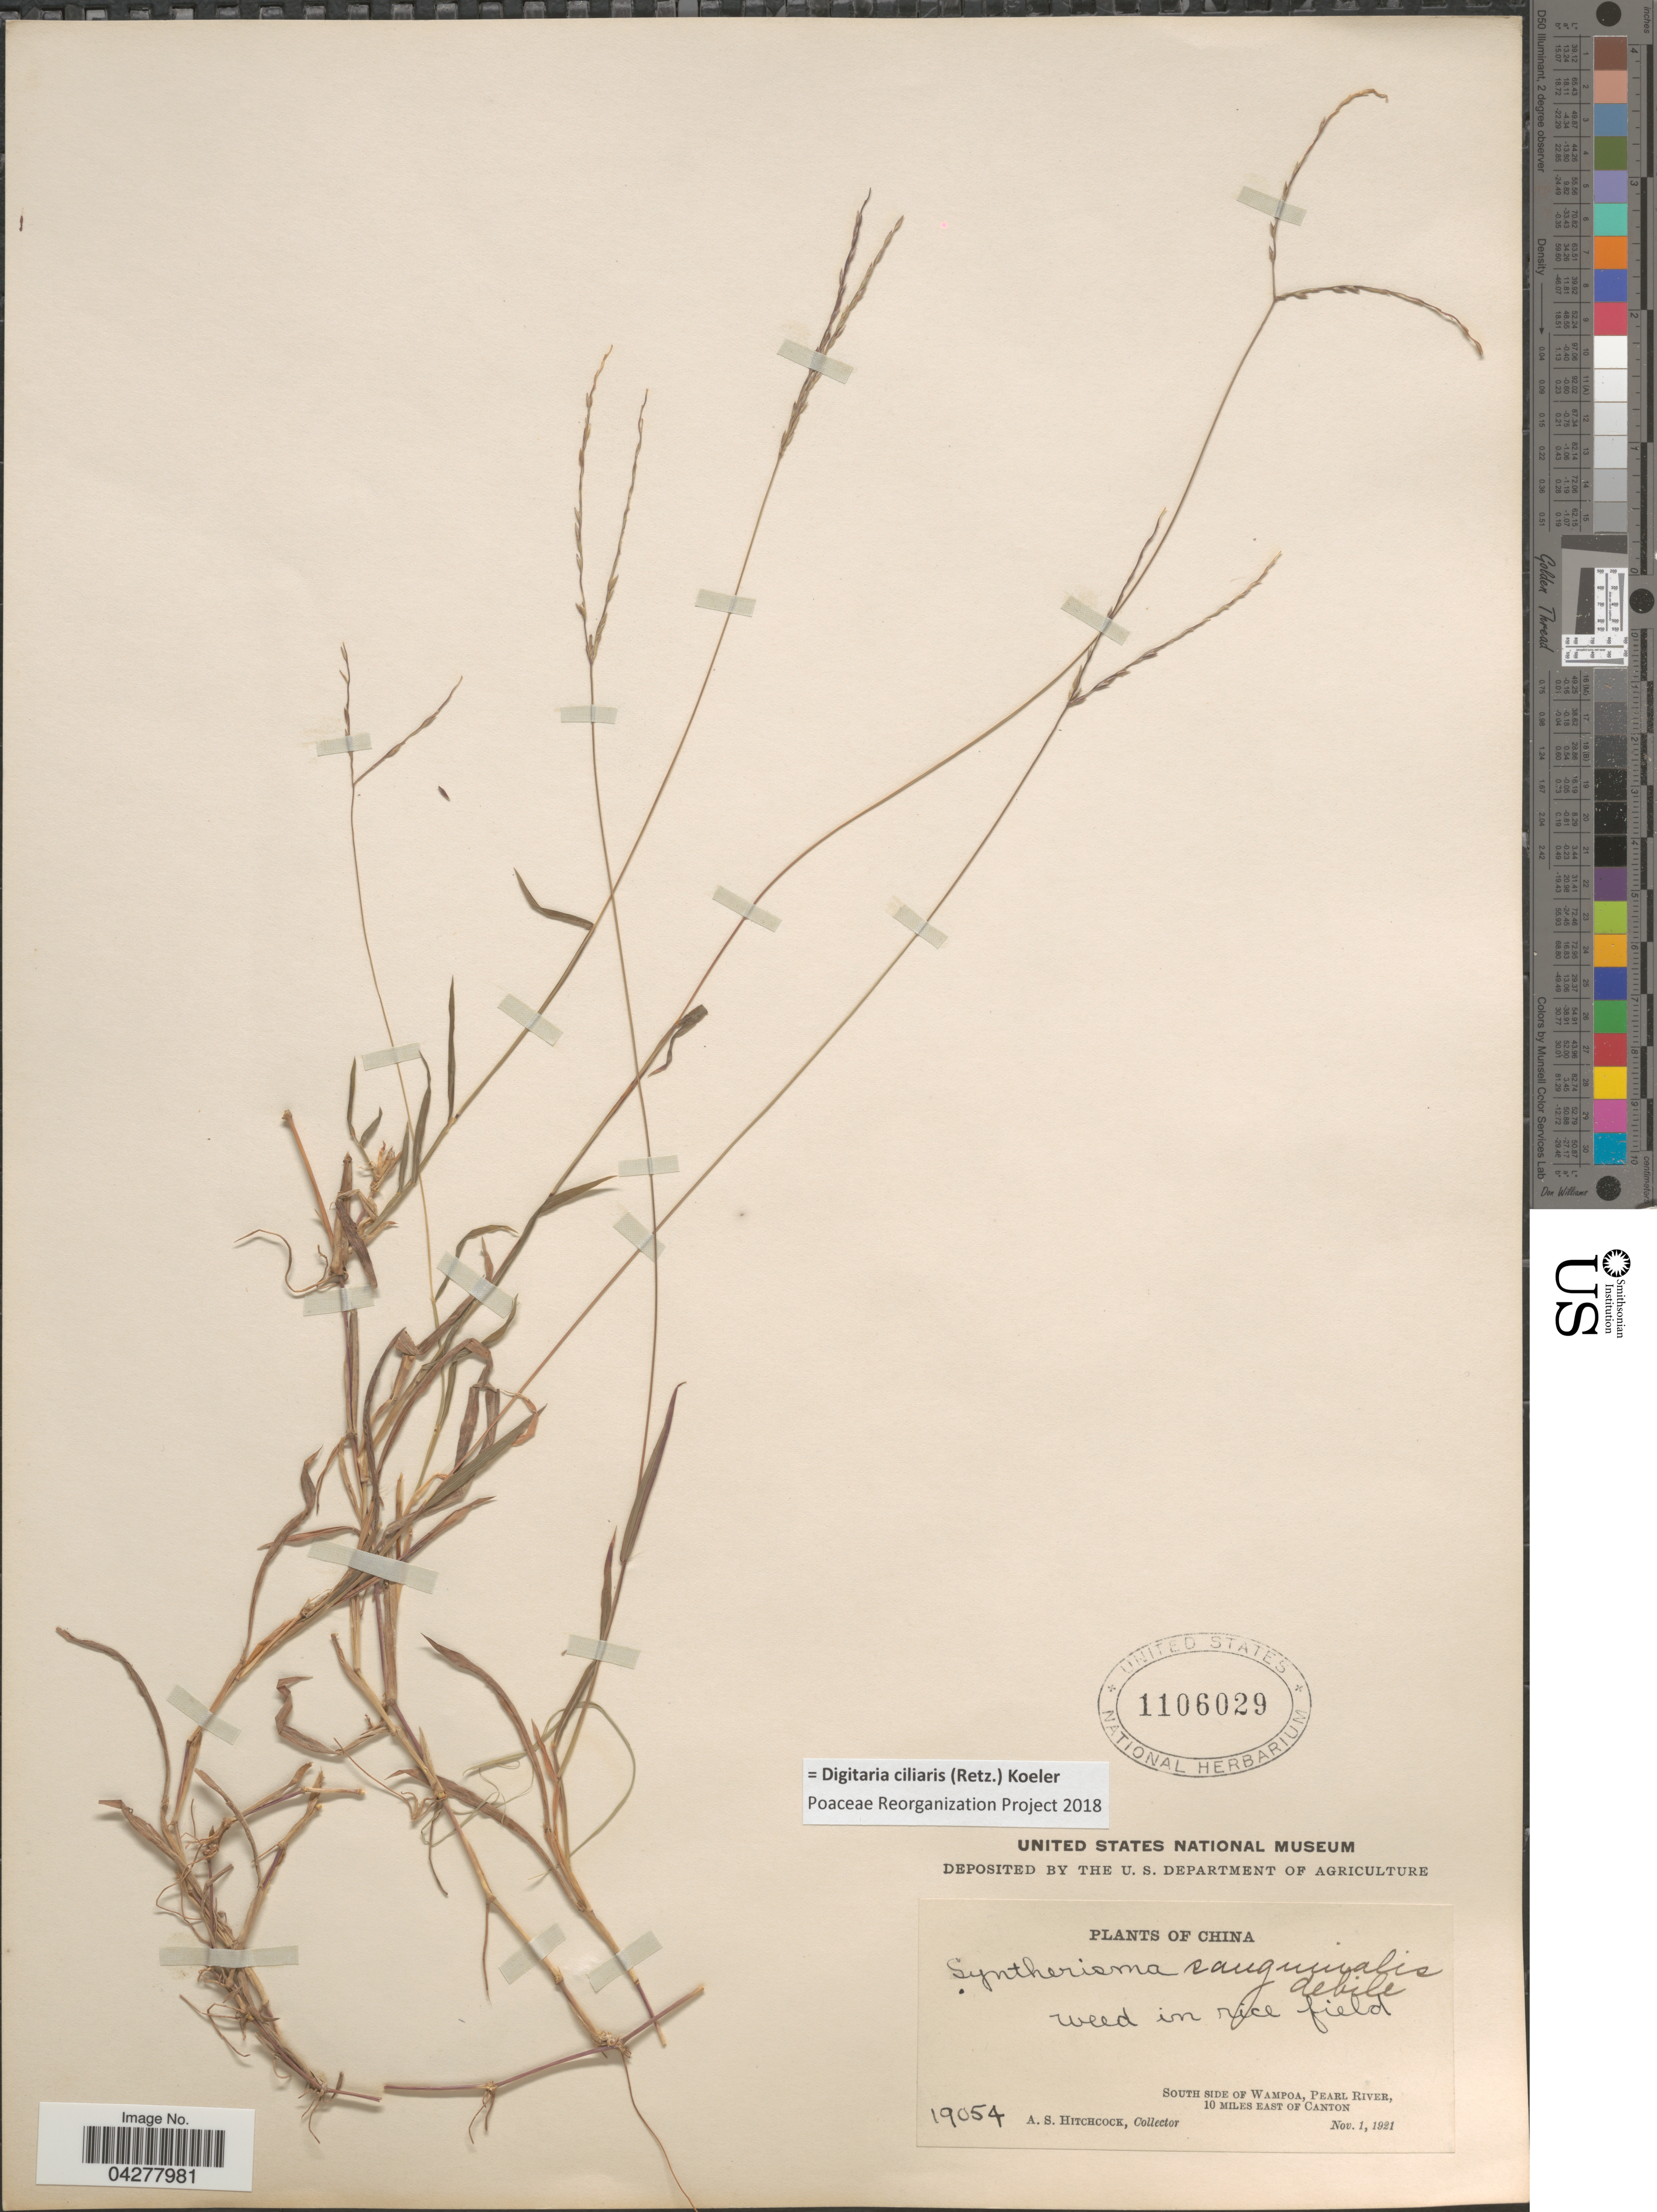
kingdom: Plantae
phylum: Tracheophyta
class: Liliopsida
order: Poales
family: Poaceae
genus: Digitaria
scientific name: Digitaria ciliaris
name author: (Retz.) Koeler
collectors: A. S. Hitchcock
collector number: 19054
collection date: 1921-11-01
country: China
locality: Weed in rice field. South side of Wampoa, Pearl River, 10 miles East of Canton.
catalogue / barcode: US 1106029